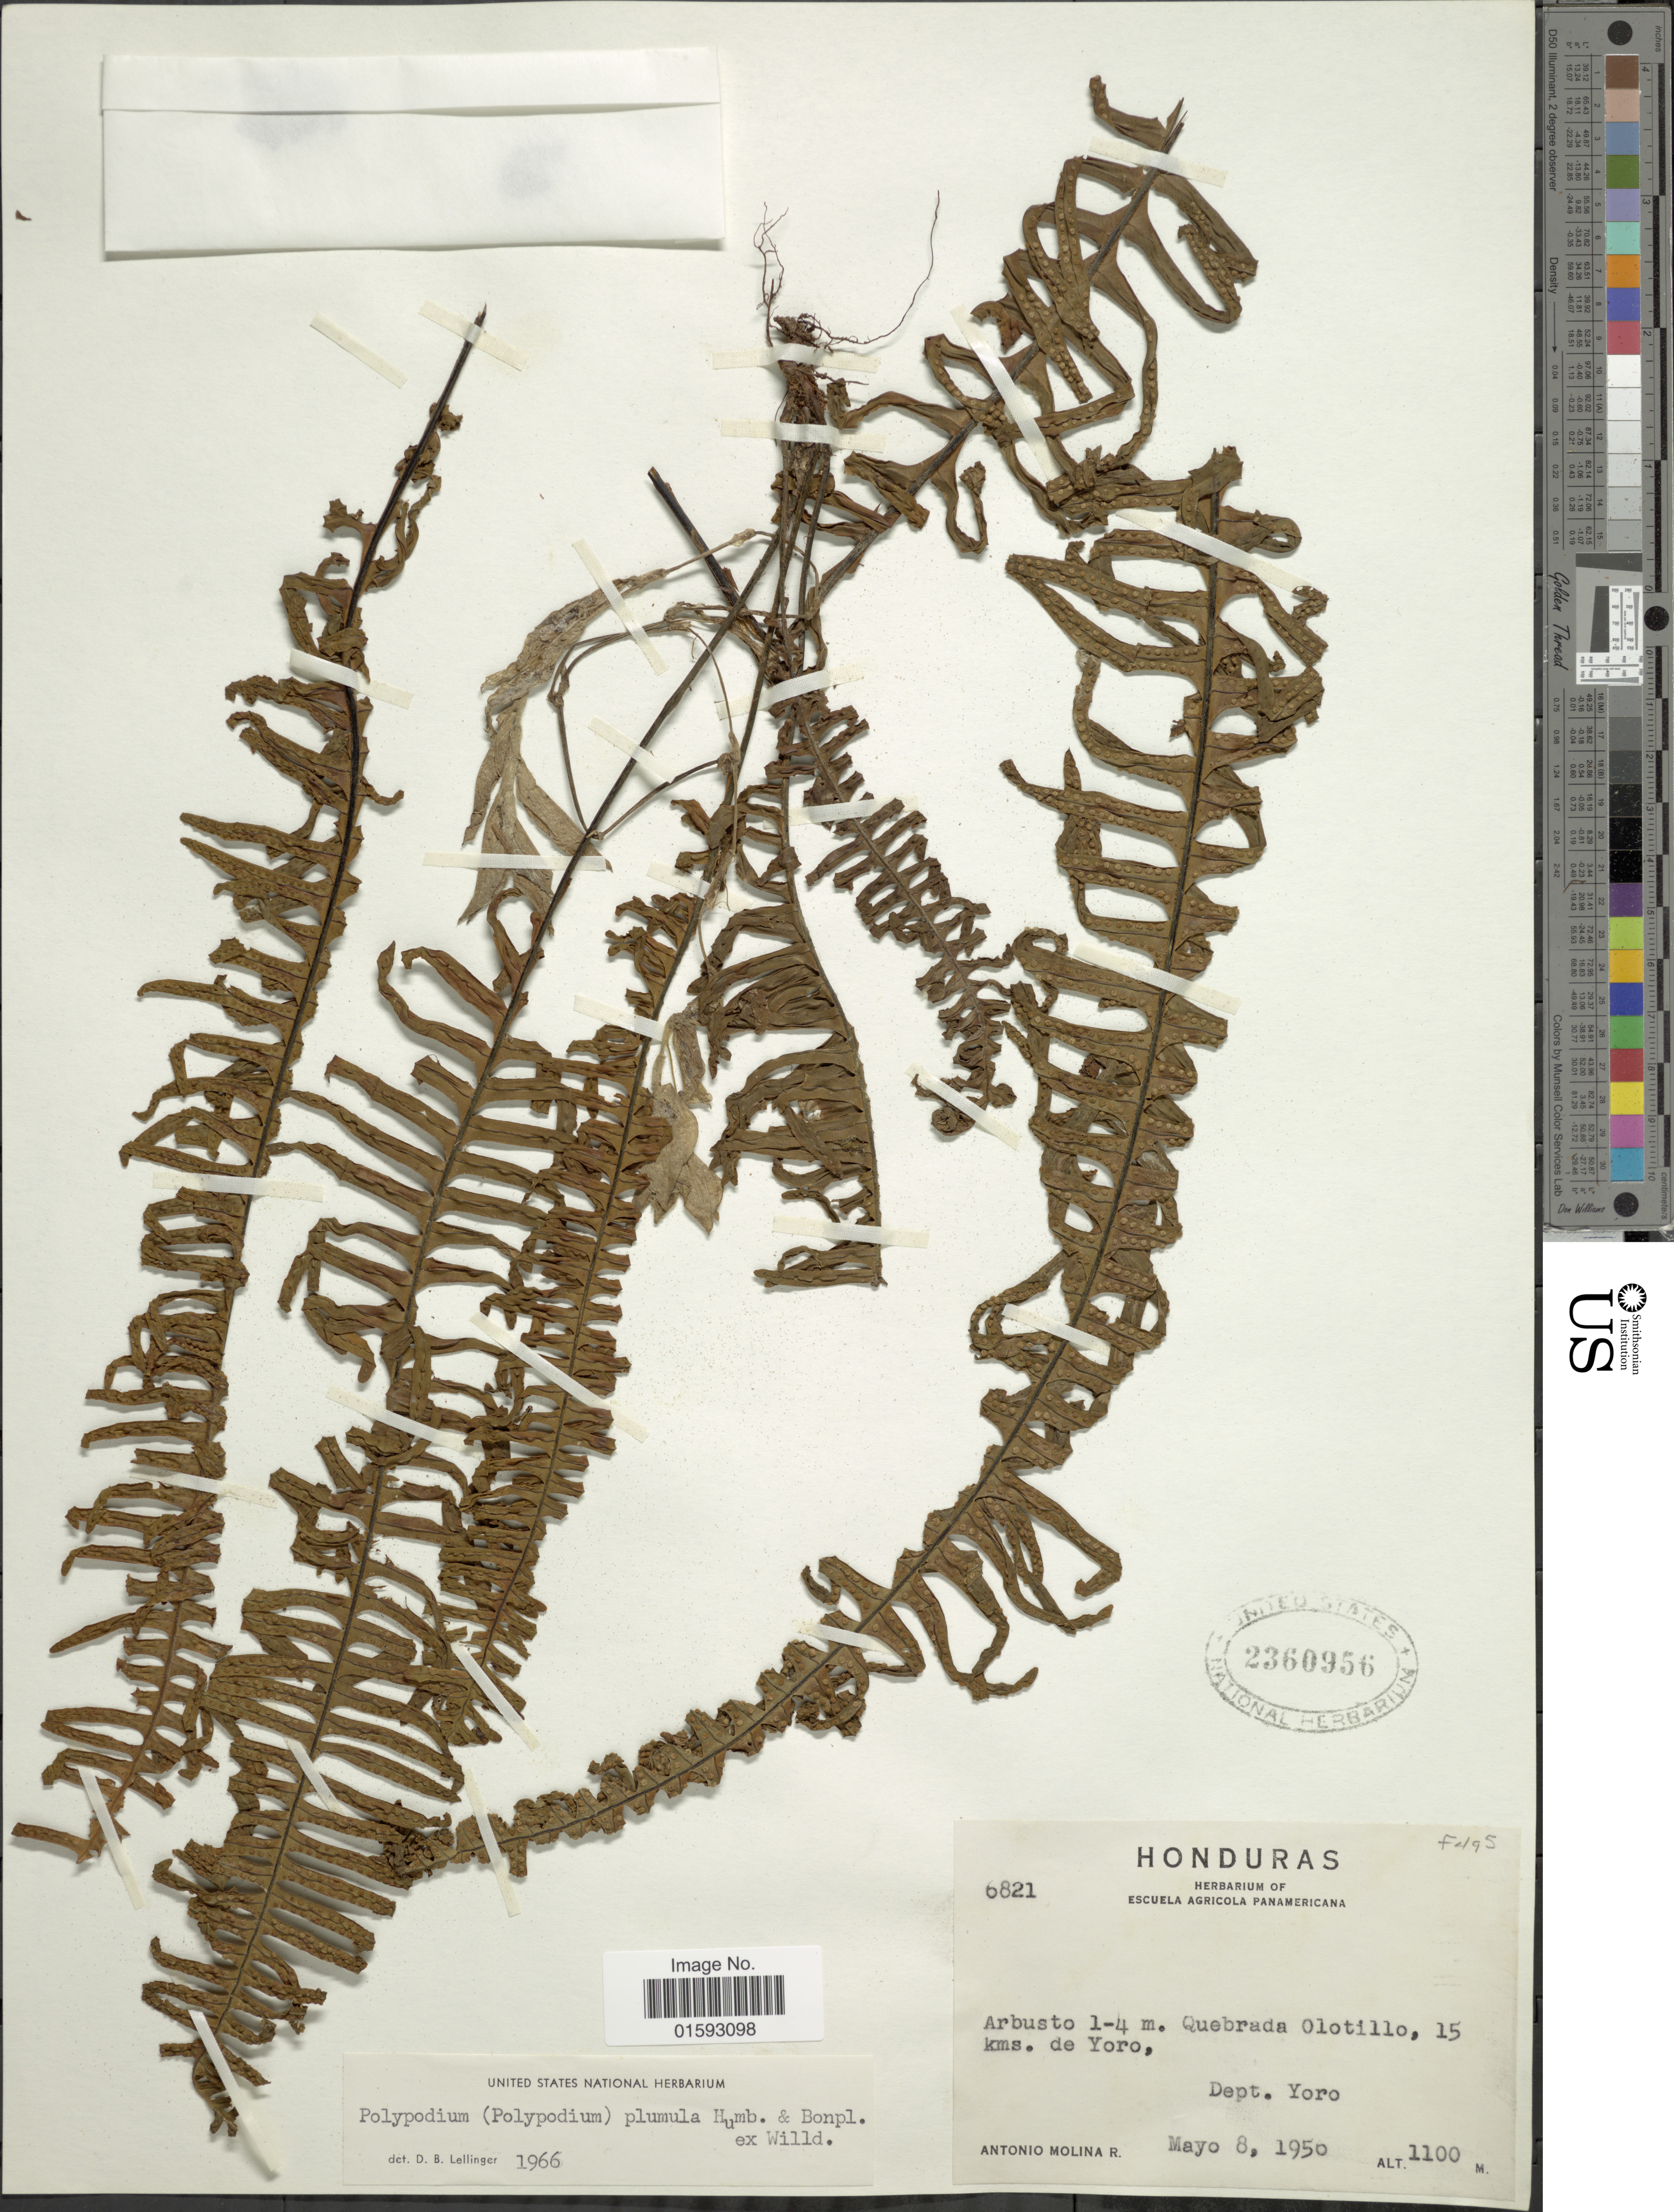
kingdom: Plantae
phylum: Tracheophyta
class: Polypodiopsida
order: Polypodiales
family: Polypodiaceae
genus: Pecluma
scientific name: Pecluma plumula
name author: (Humb. & Bonpl. ex Willd.) M.G. Price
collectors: A. Molina R.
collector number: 6821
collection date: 1950-05-08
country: Honduras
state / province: Yoro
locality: Quebrada Olotillo, 15 kms. de Yoro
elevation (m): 1100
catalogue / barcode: US 2360956